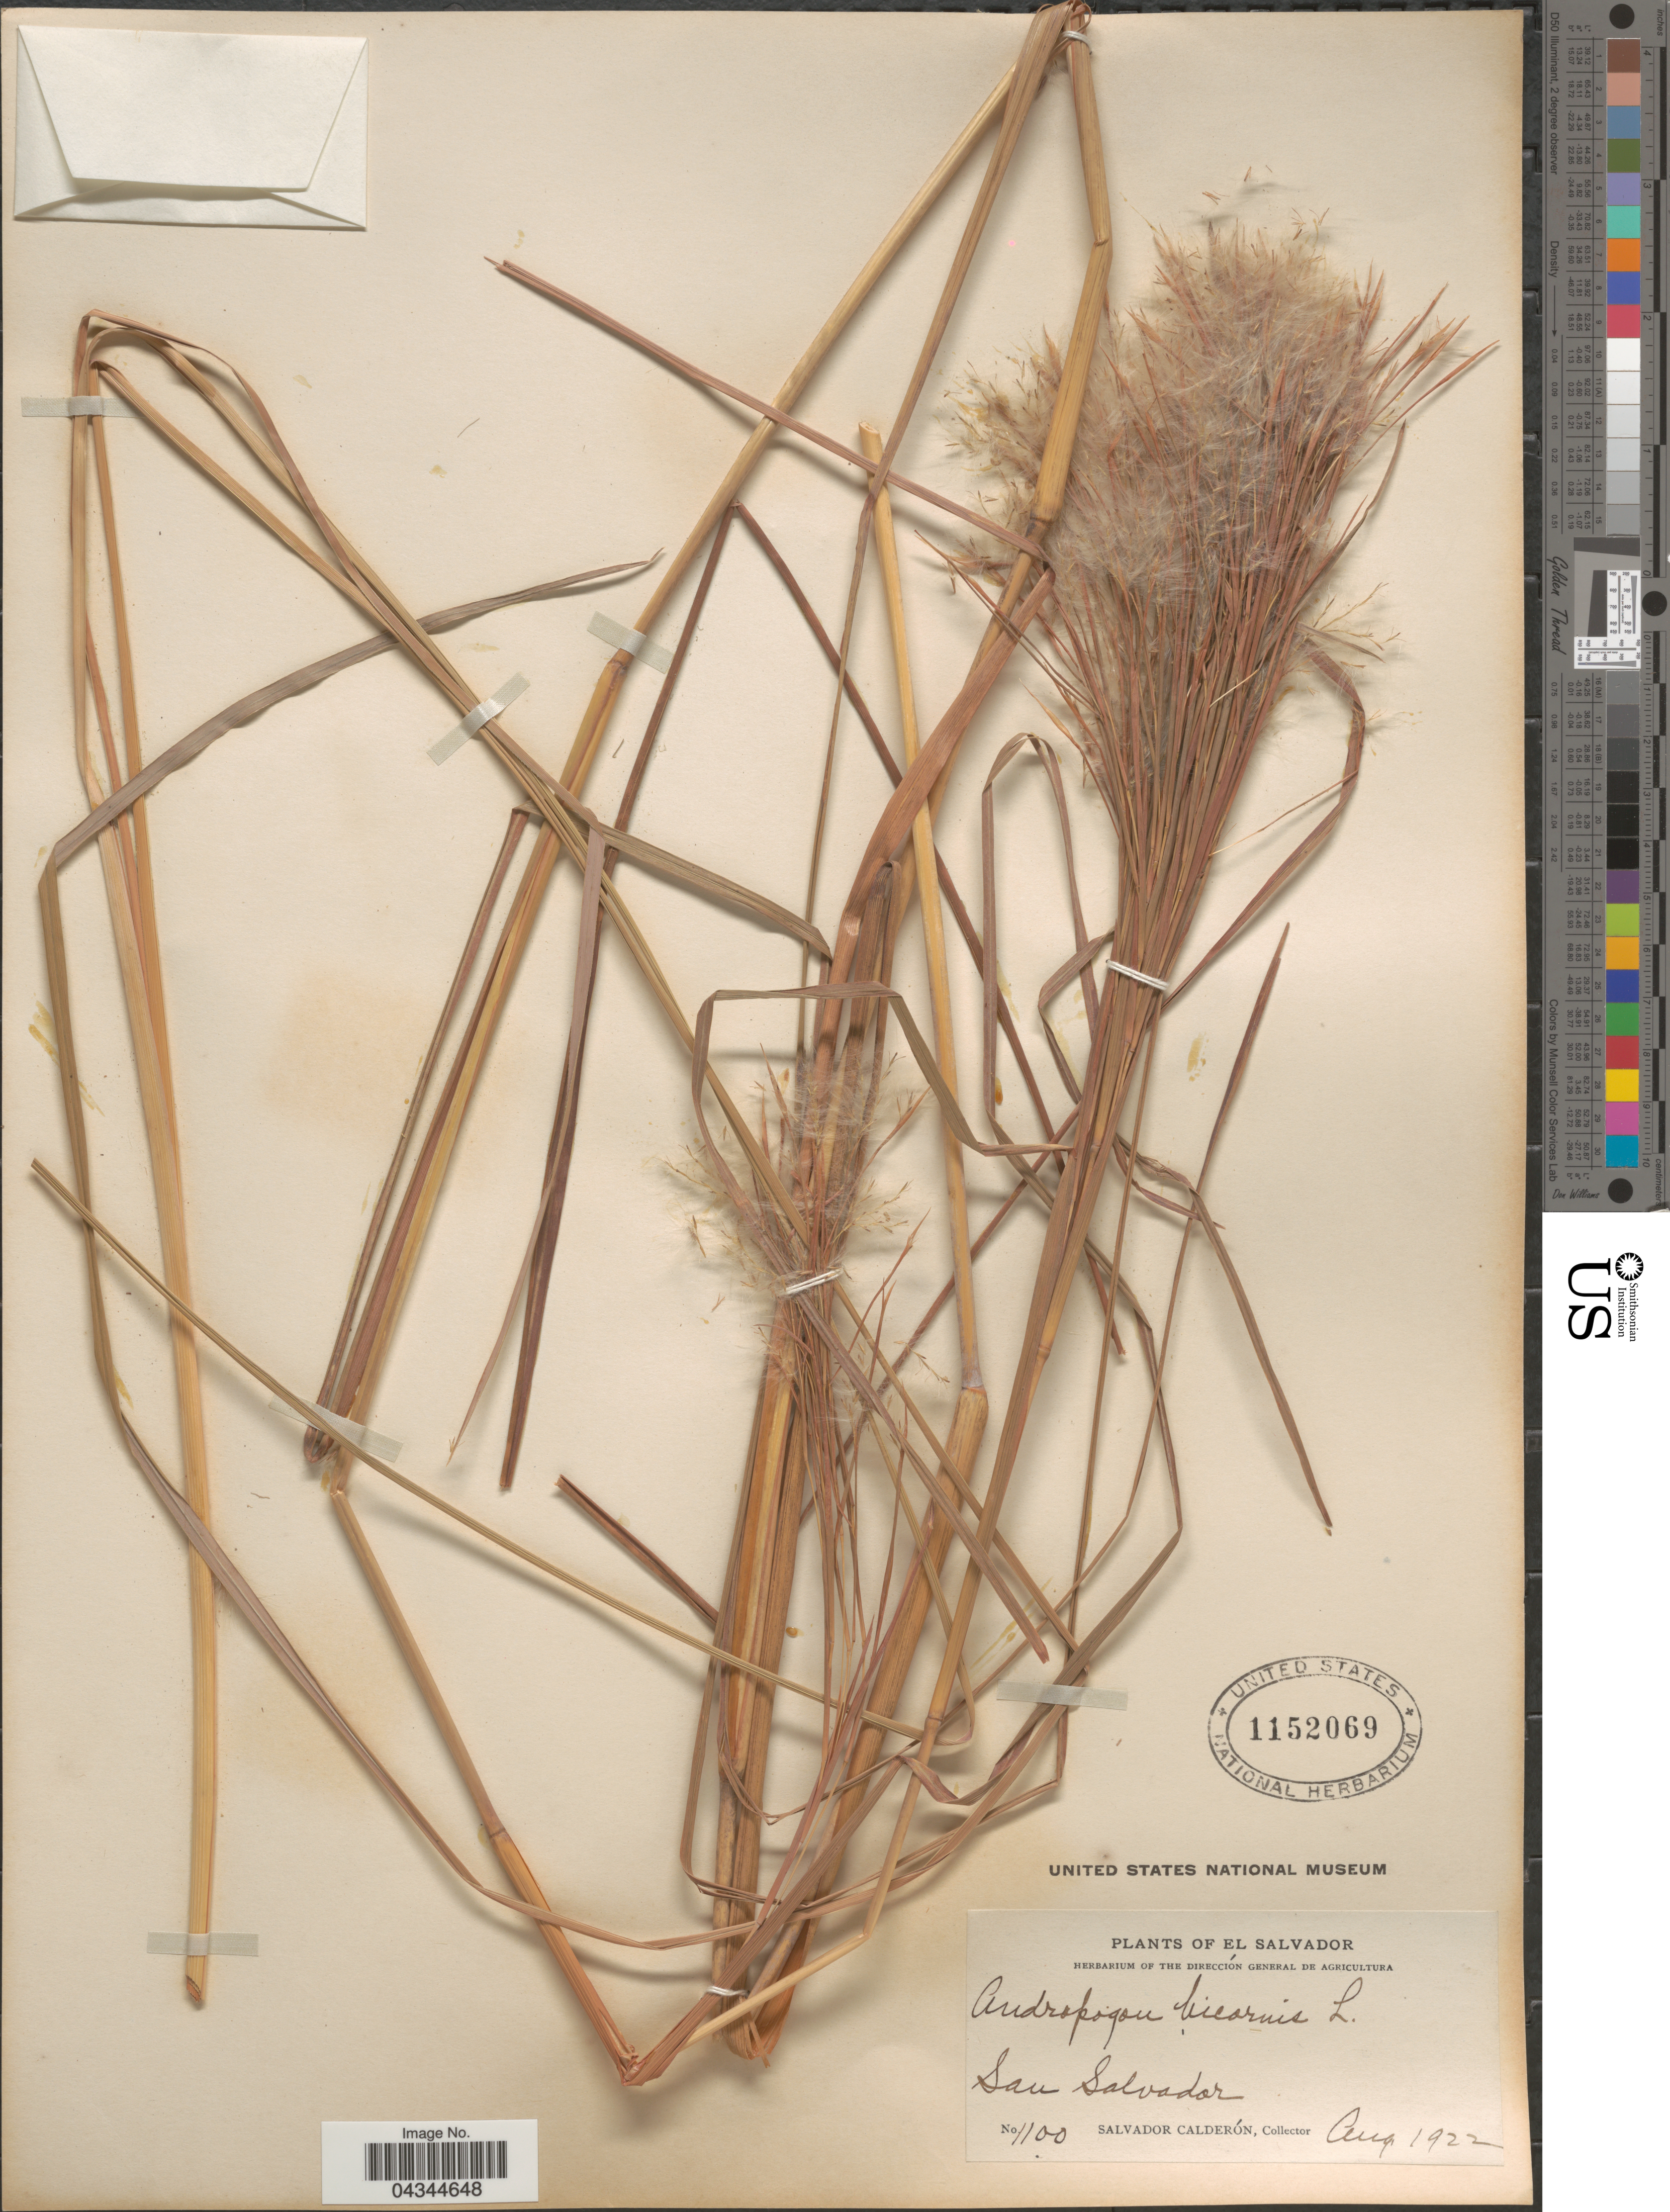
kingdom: Plantae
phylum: Tracheophyta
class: Liliopsida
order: Poales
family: Poaceae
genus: Andropogon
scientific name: Andropogon bicornis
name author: L.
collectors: S. Calderón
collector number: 1100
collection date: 1922-08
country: El Salvador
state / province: San Salvador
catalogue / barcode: US 1152069